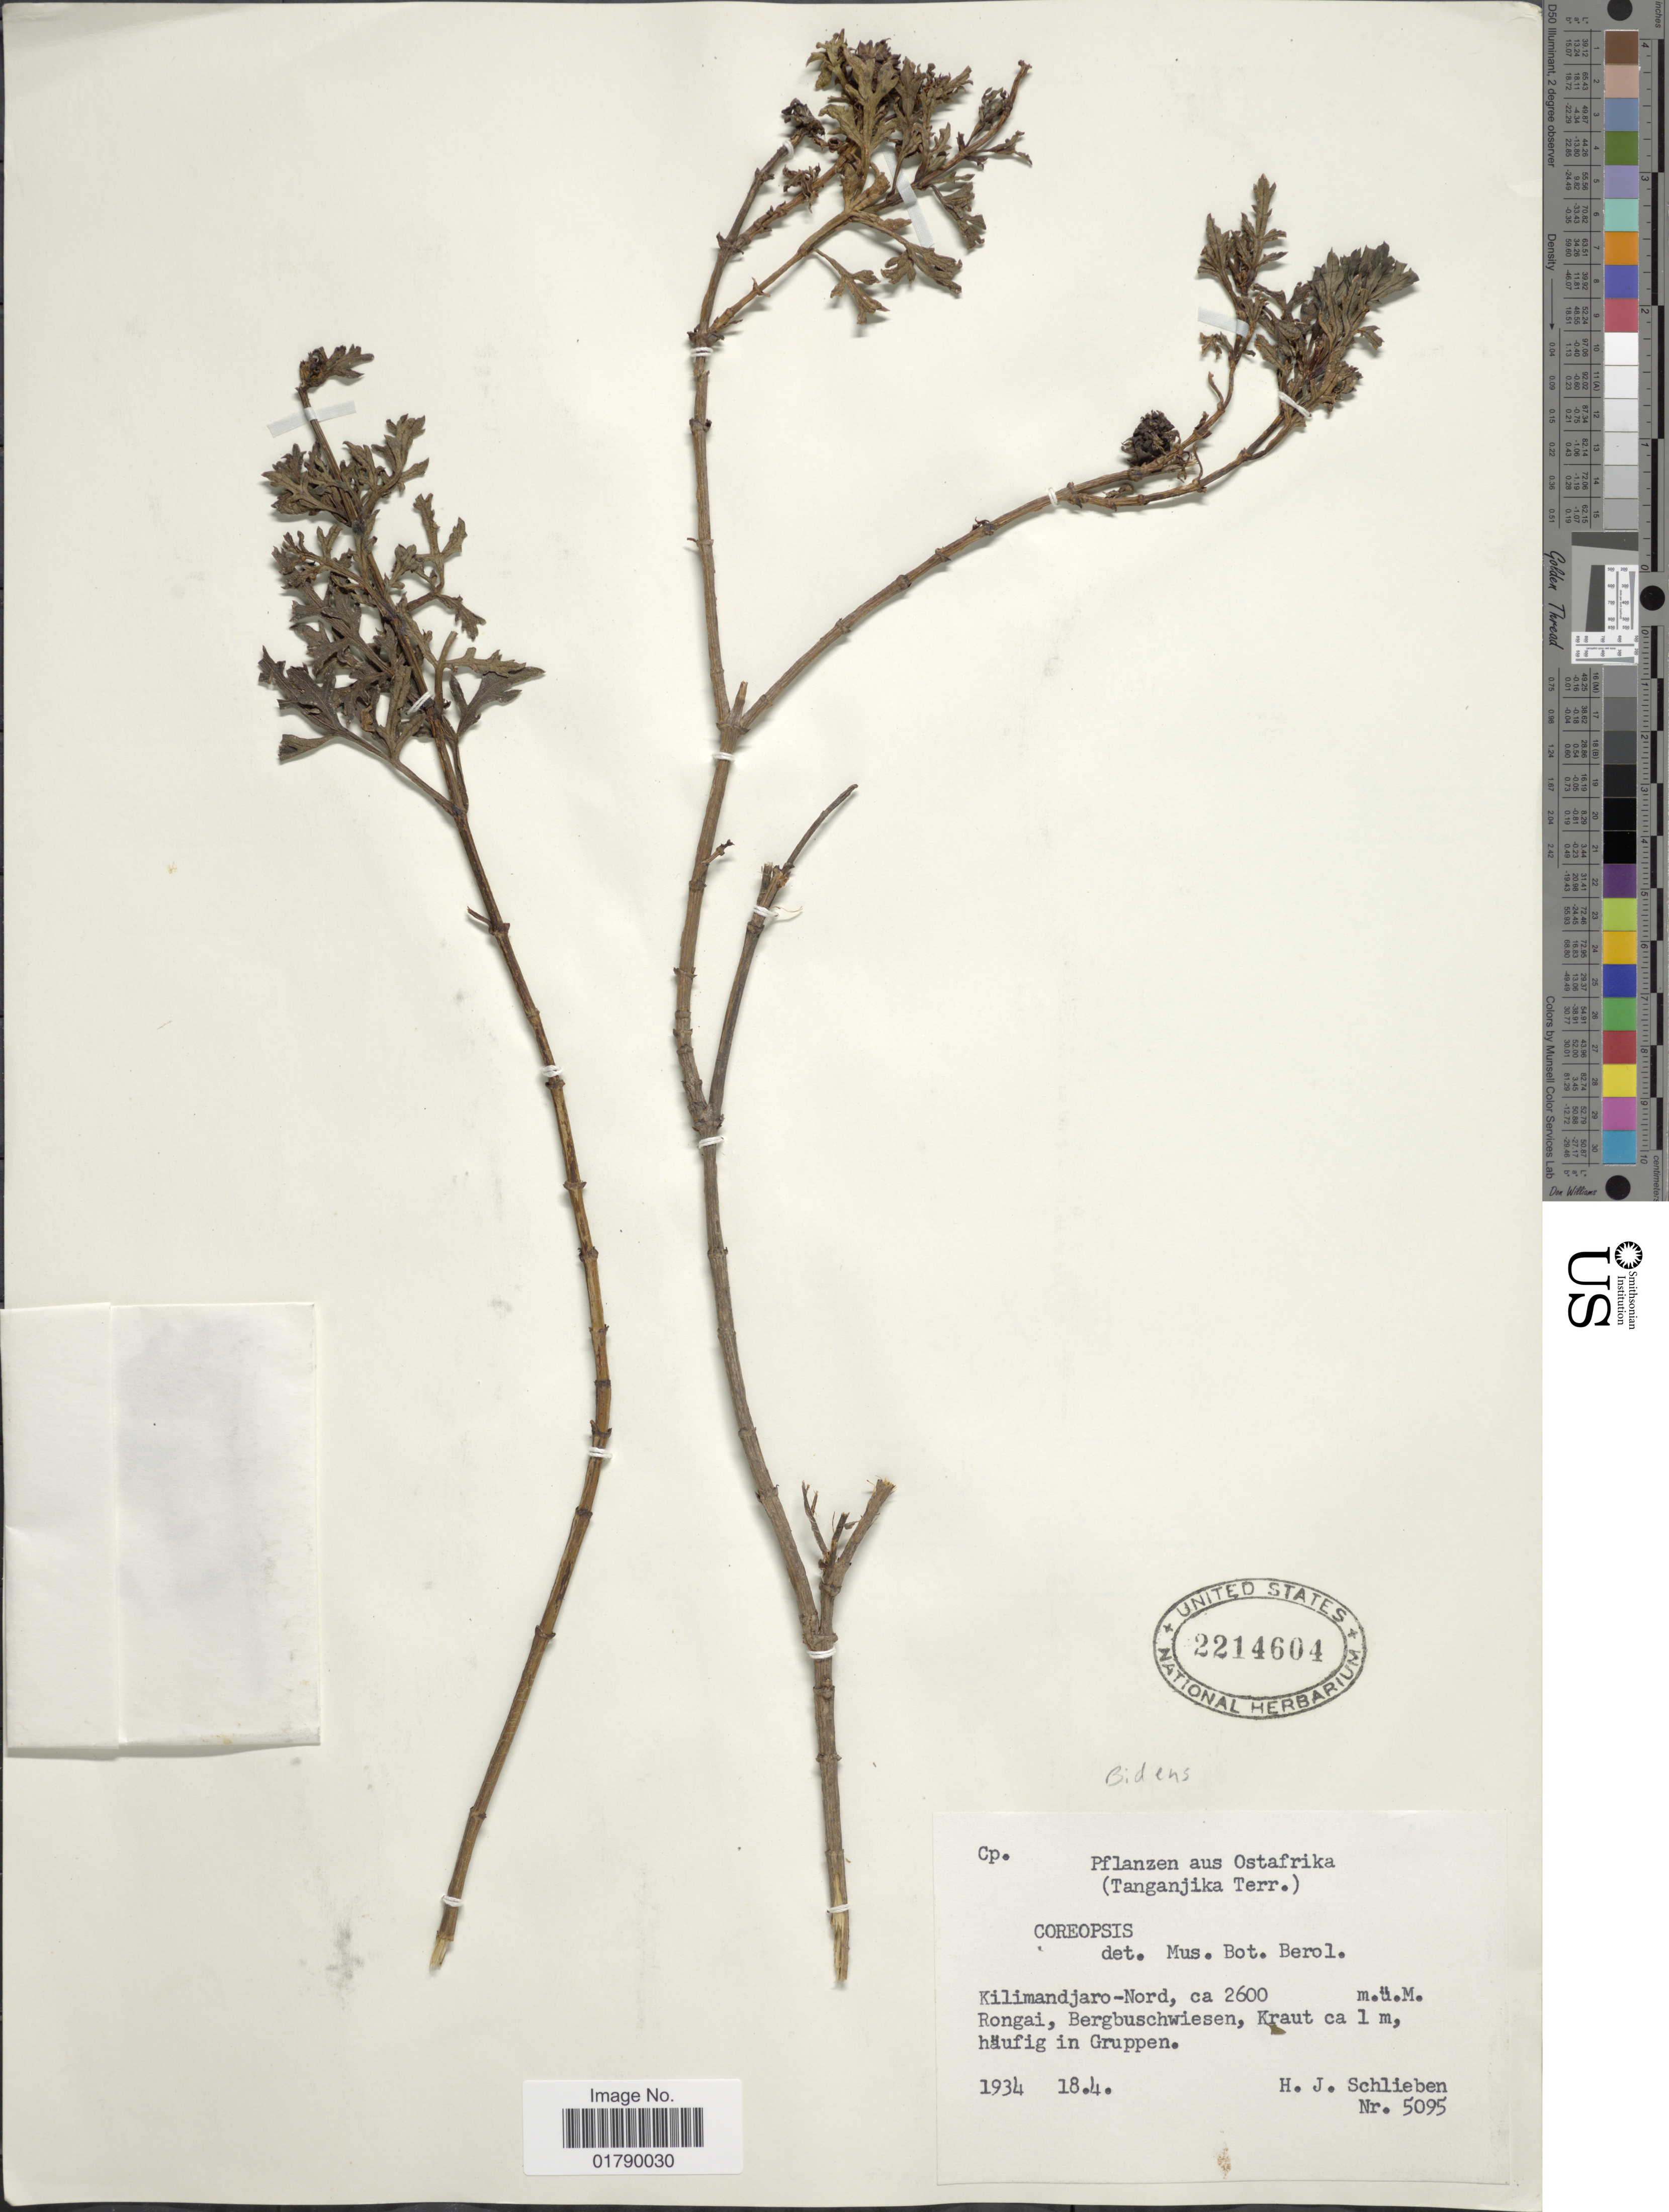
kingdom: Plantae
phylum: Tracheophyta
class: Magnoliopsida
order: Asterales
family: Asteraceae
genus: Bidens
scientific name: Bidens sp.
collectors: H. J. Schlieben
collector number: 5095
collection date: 1934-04-18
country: Tanzania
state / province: Kilimanjaro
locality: Aus Ostafrika (Tanganjika Terr.) Kilimandjaro-Nord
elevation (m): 2600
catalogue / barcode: US 2214604